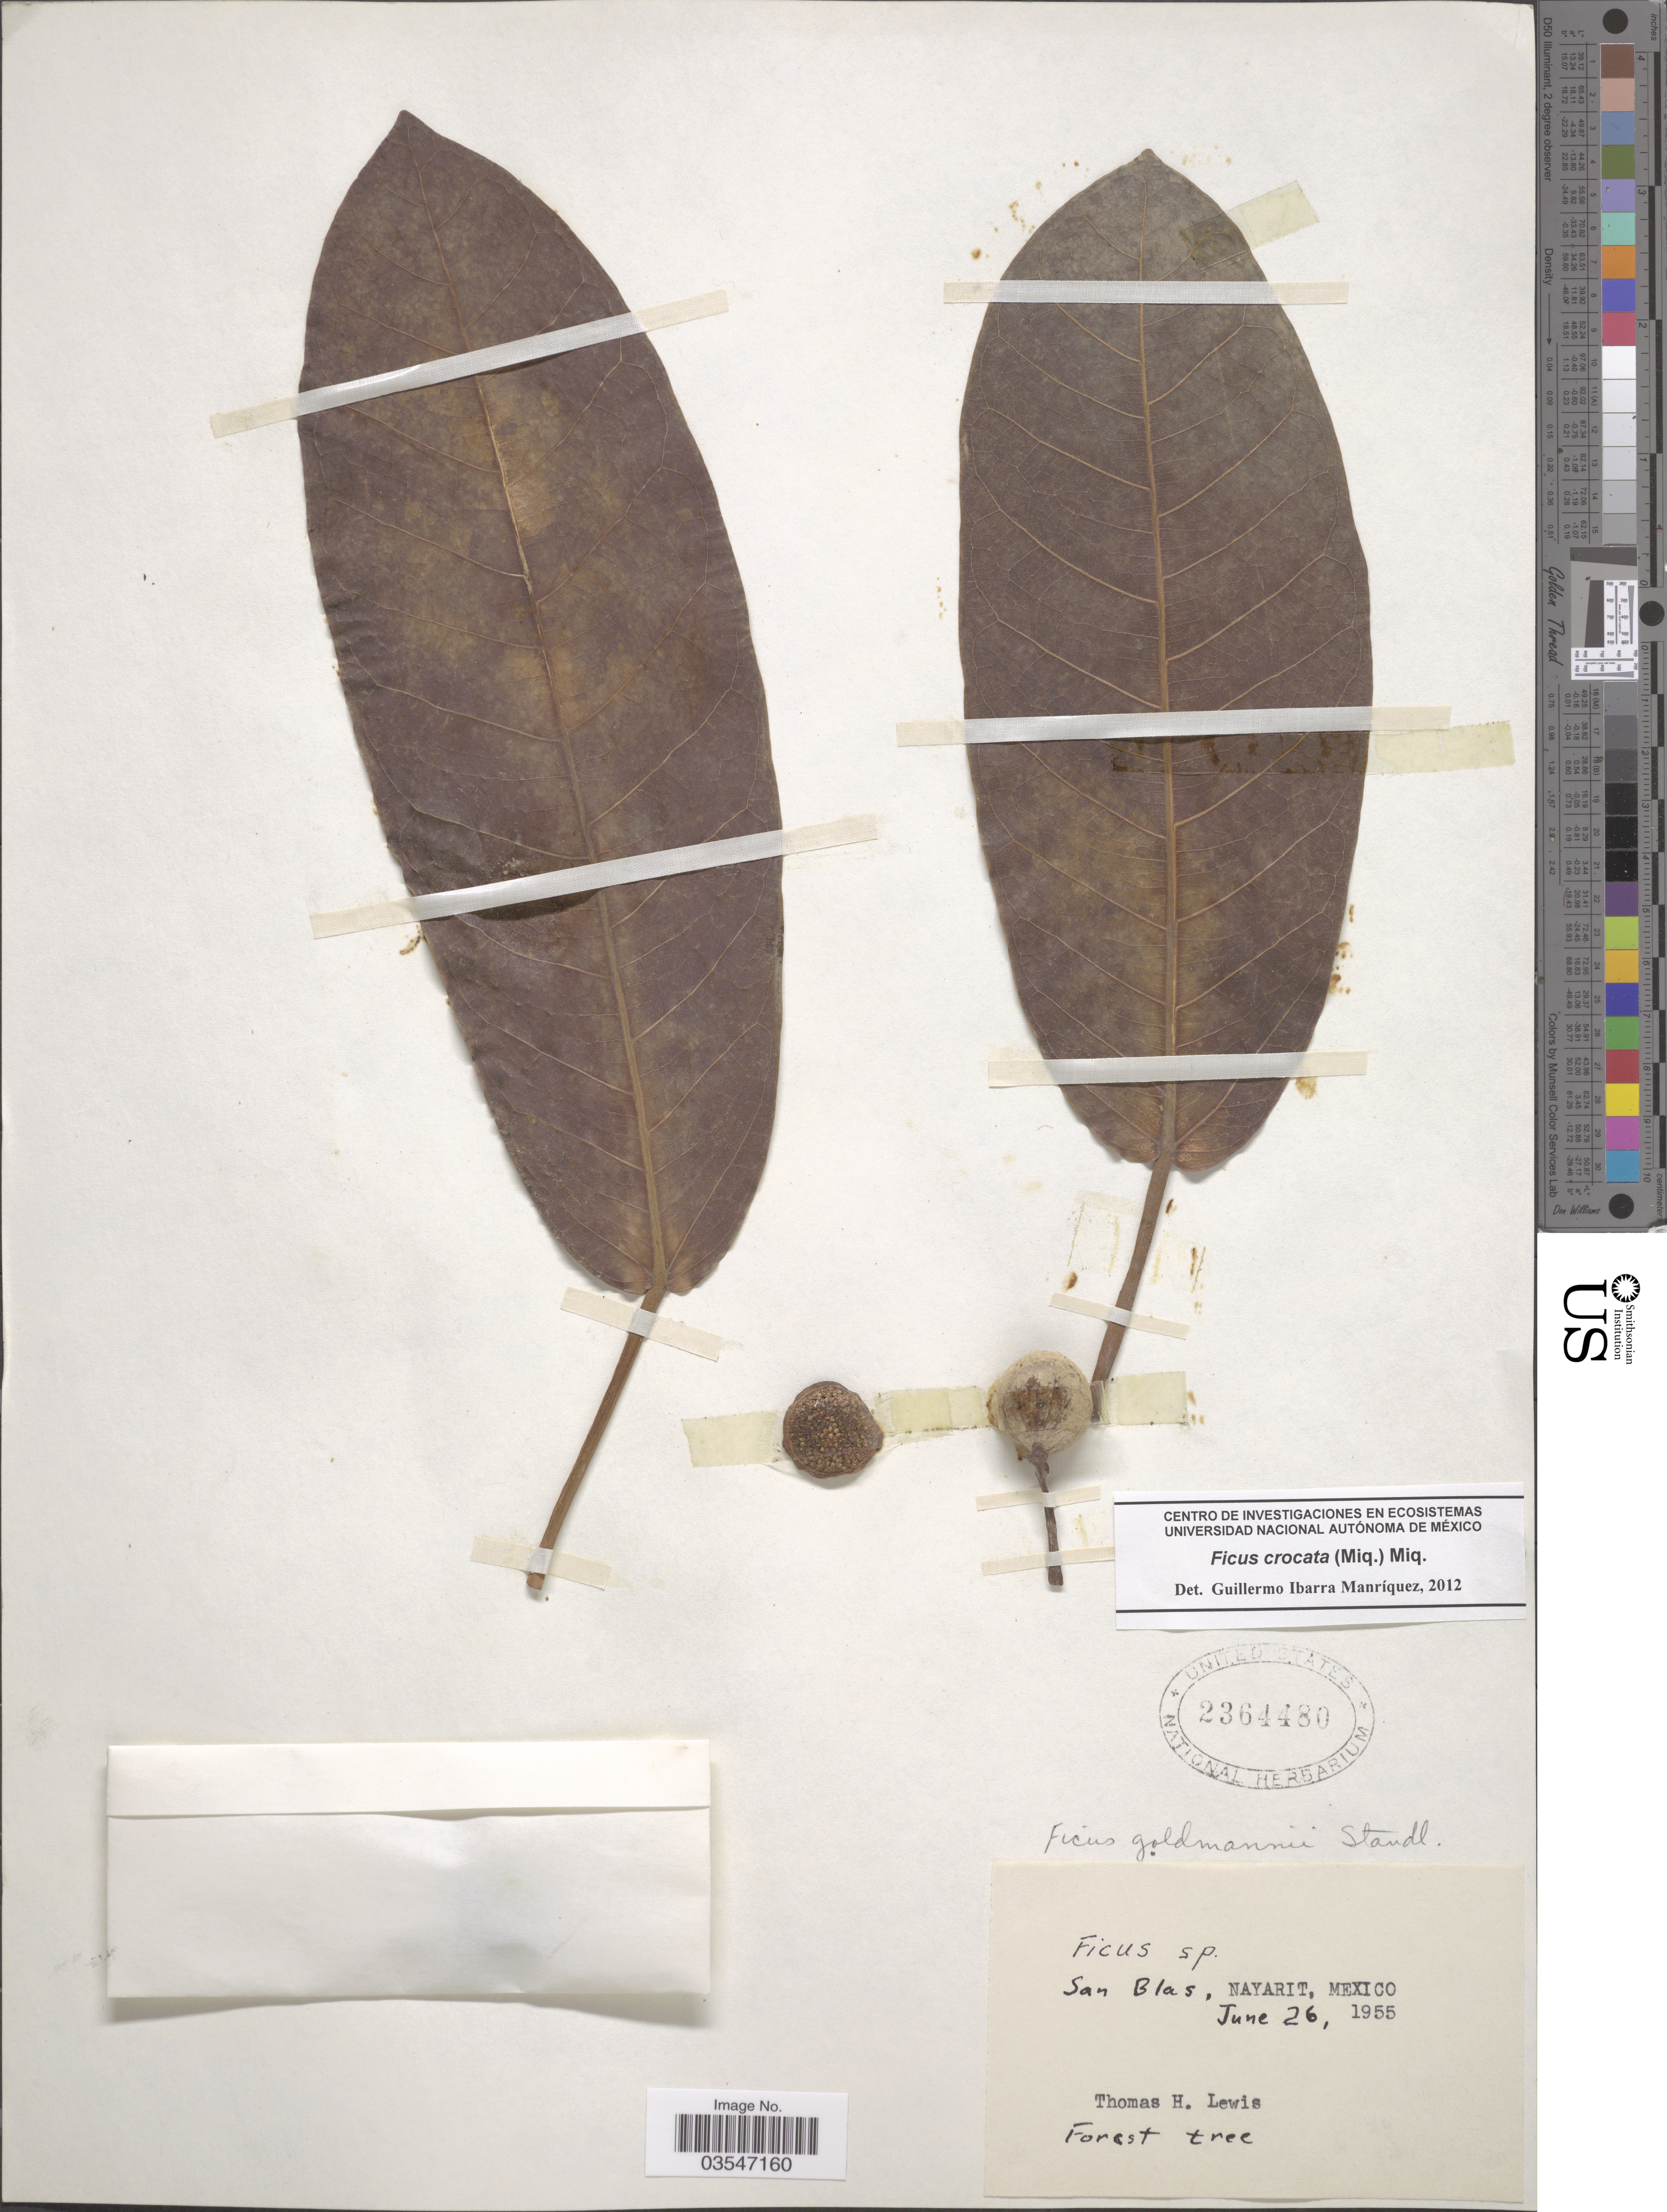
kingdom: Plantae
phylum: Tracheophyta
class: Magnoliopsida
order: Rosales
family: Moraceae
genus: Ficus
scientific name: Ficus crocata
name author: (Miq.) Miq.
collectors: T. H. Lewis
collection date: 1955-06-26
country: Mexico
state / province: Nayarit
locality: San Blas.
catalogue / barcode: US 2364480